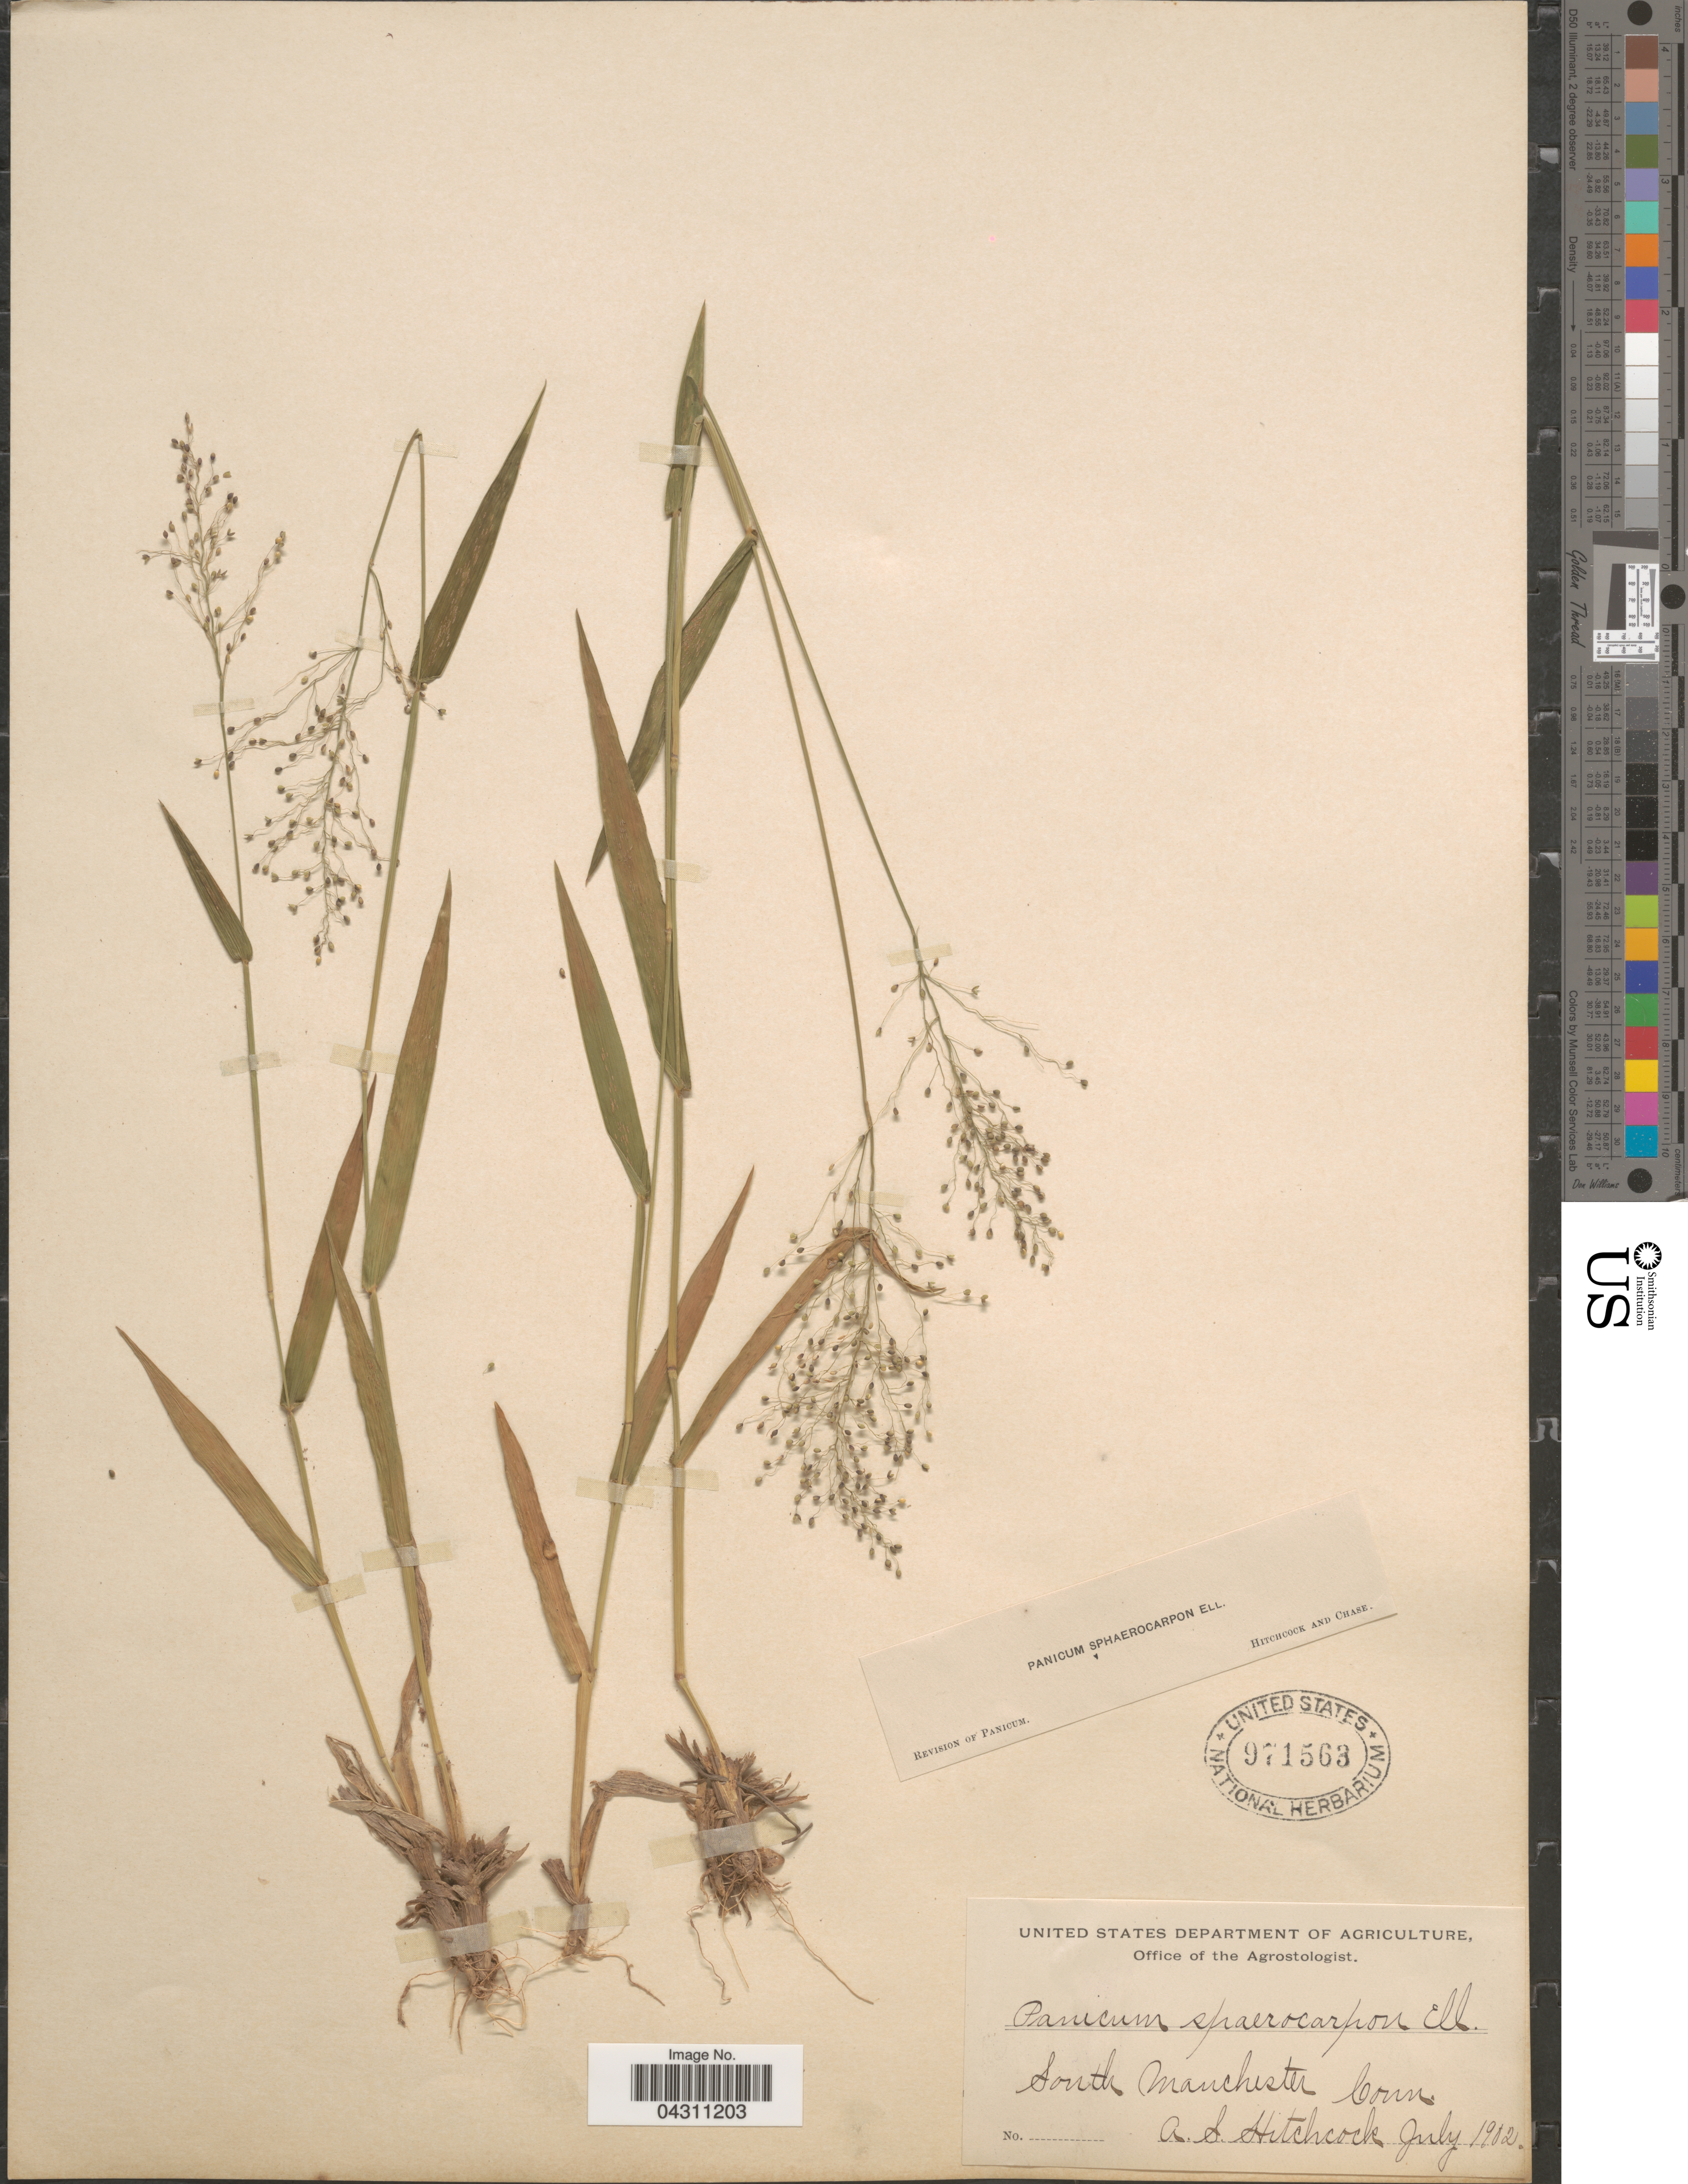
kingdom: Plantae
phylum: Tracheophyta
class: Liliopsida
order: Poales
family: Poaceae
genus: Dichanthelium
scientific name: Dichanthelium sphaerocarpon var. sphaerocarpon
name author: (Elliott) Gould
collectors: A. S. Hitchcock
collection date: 1902-07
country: United States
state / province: Connecticut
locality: South Manchester.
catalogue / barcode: US 971563